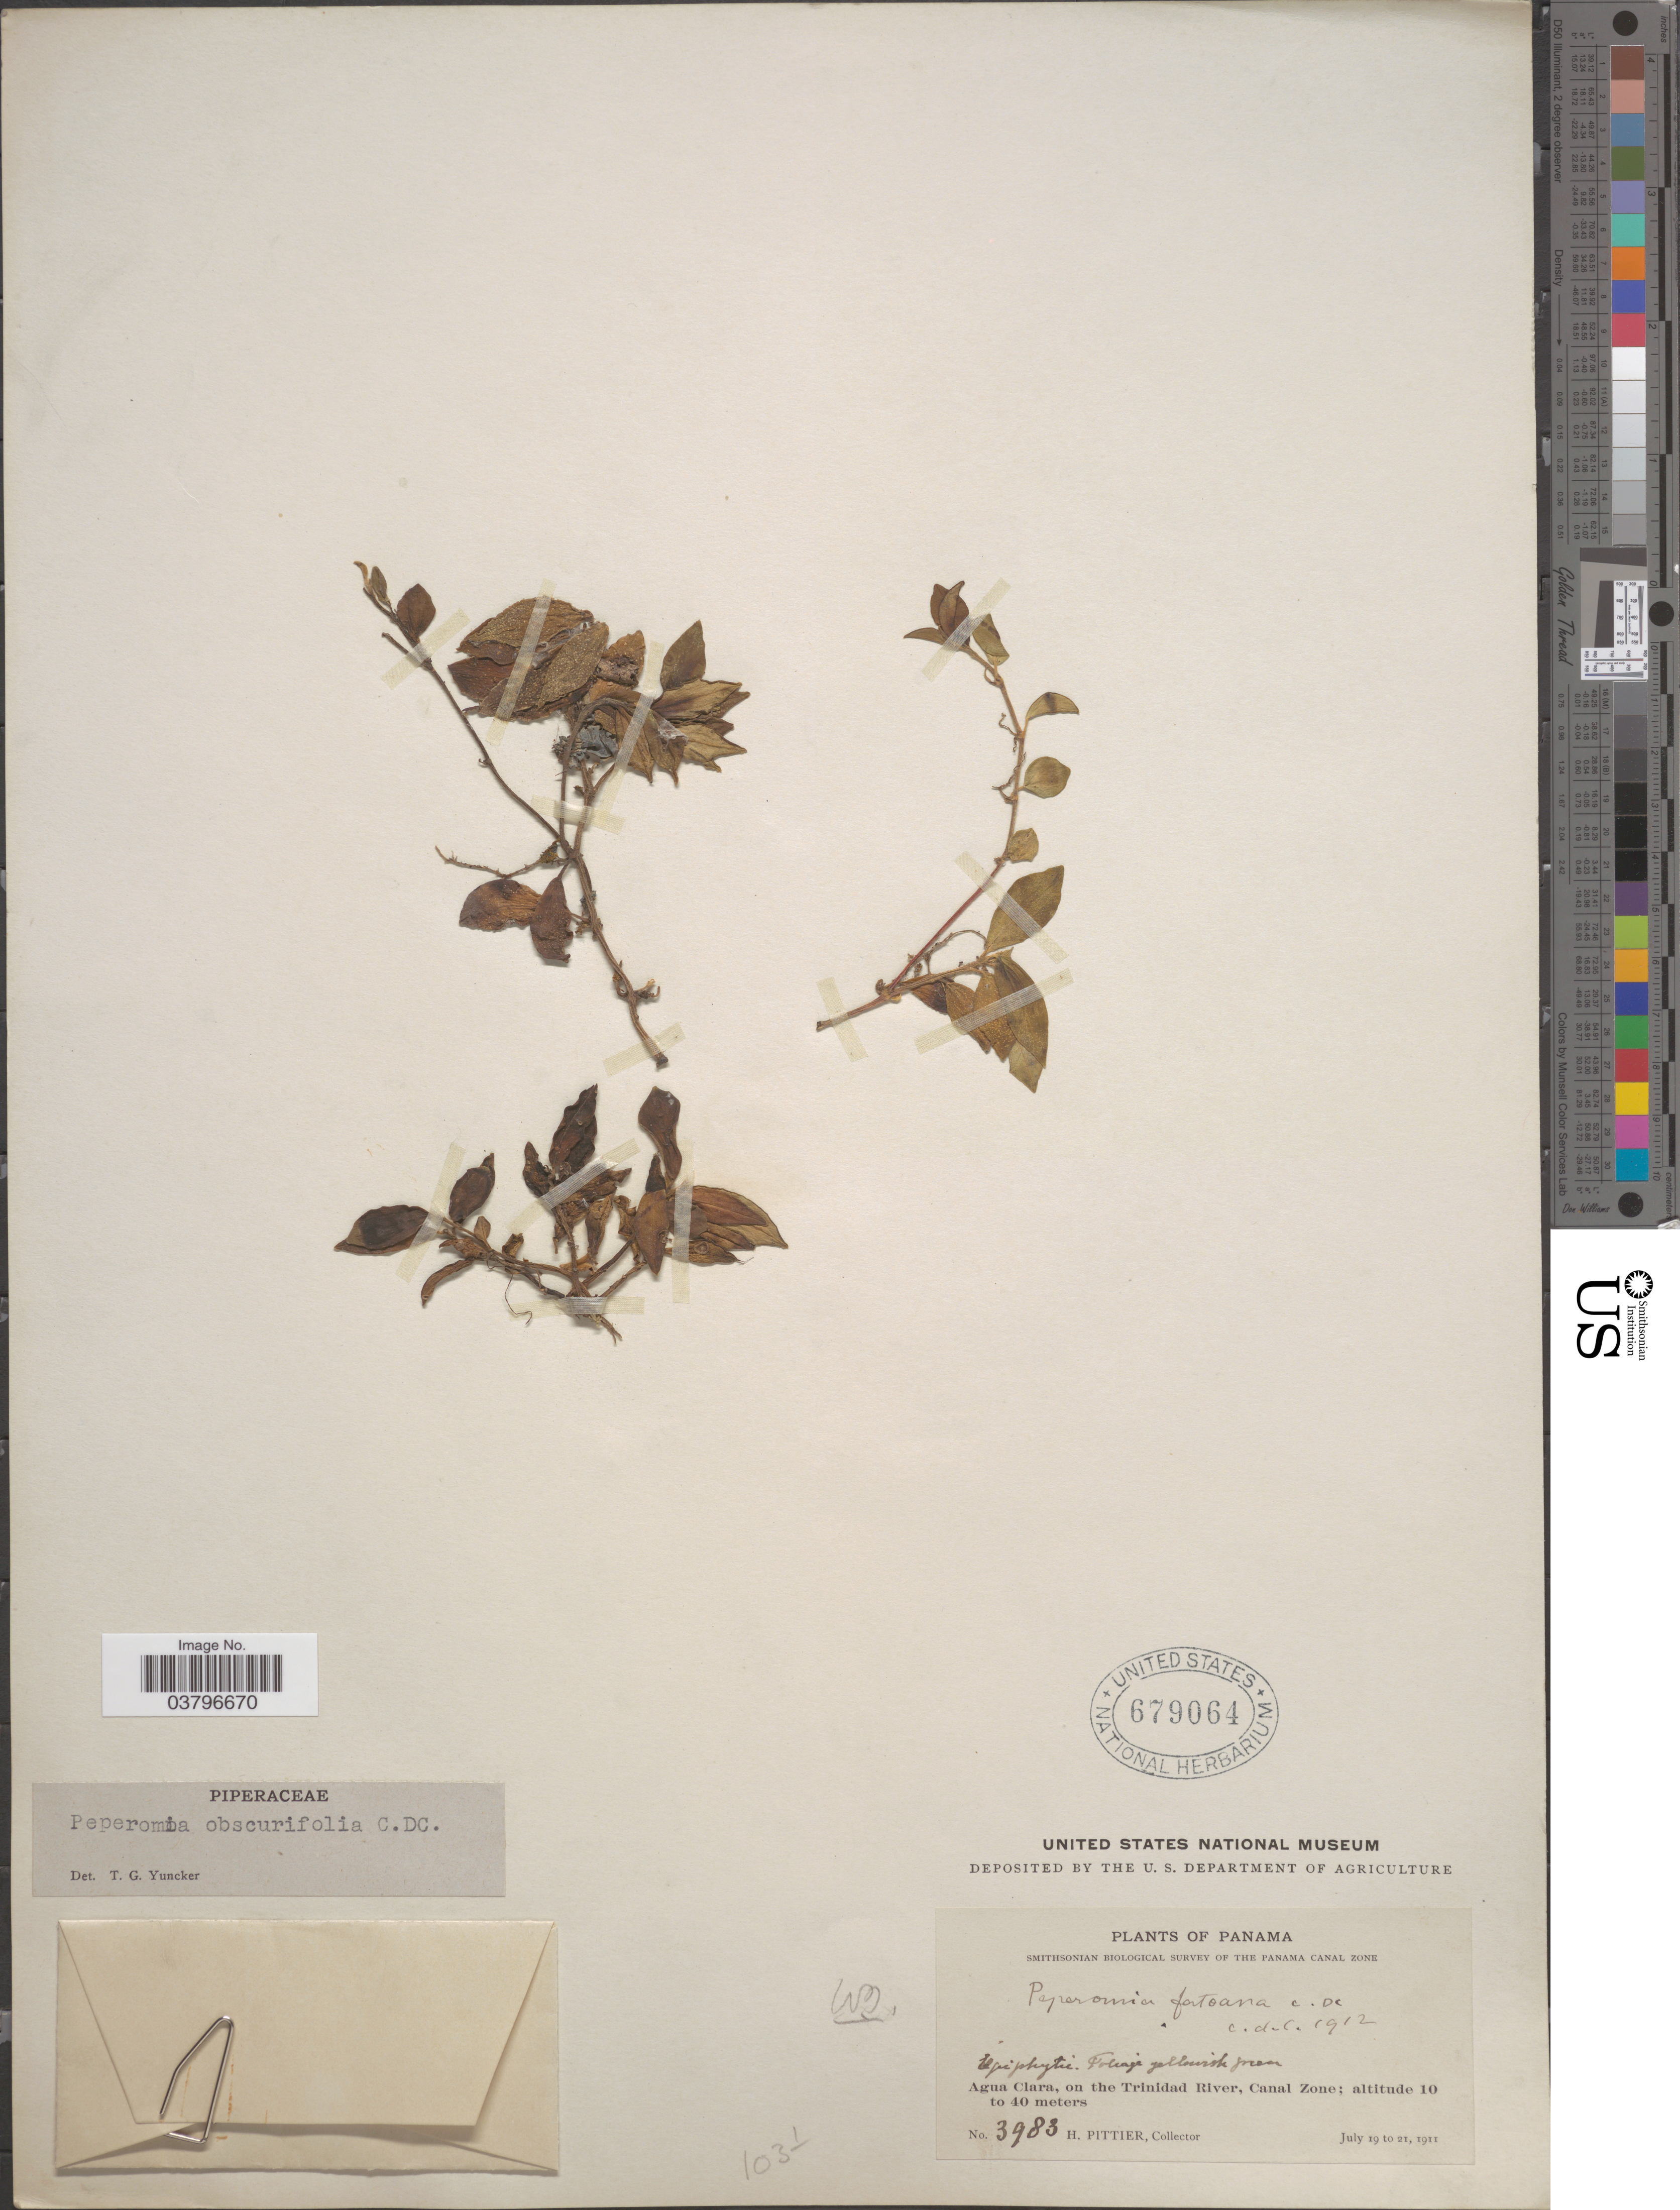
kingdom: Plantae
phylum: Tracheophyta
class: Magnoliopsida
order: Piperales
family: Piperaceae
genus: Peperomia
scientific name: Peperomia obscurifolia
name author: C. DC.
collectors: H. F. Pittier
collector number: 3983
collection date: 1911-07-19/1911-07-21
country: Panama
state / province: Colón / Panamá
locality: The Panama Canal Zone. Agua Clara, on the Trinidad River, Canal Zone.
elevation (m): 10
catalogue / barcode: US 679064